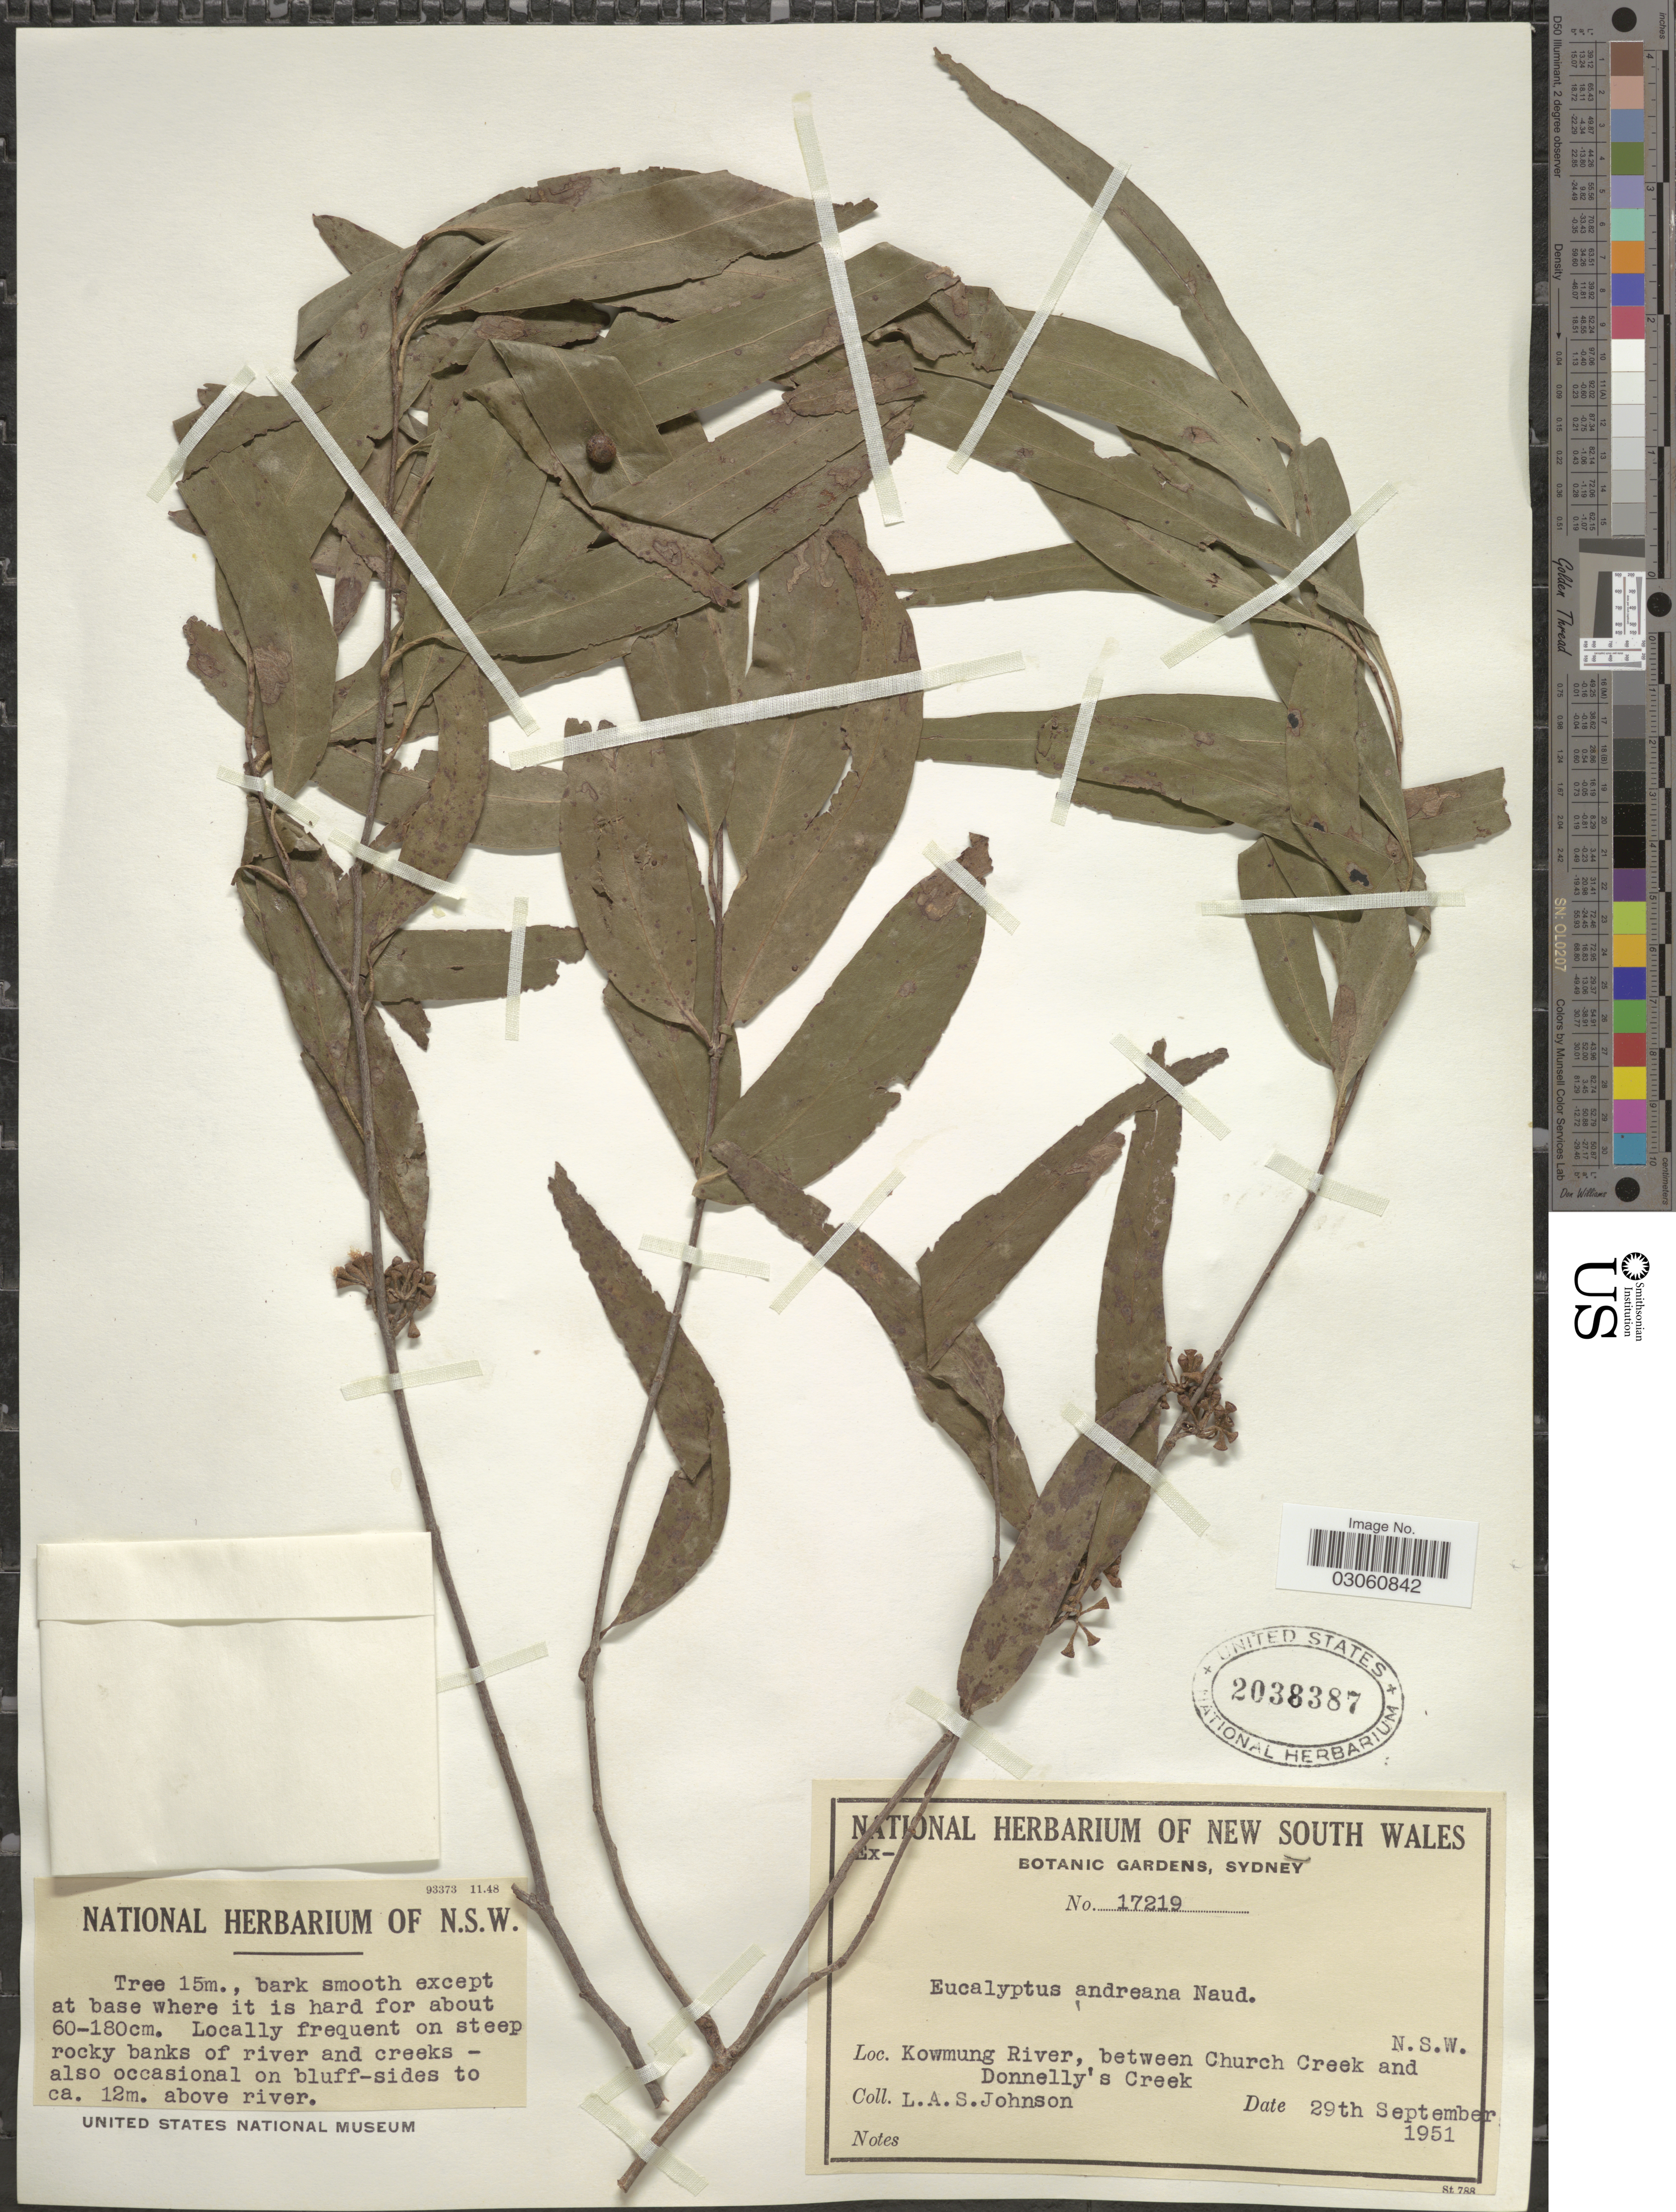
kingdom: Plantae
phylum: Tracheophyta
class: Magnoliopsida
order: Myrtales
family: Myrtaceae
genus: Eucalyptus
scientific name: Eucalyptus andreana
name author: Naudin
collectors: L. A. S. Johnson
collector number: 17219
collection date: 1951-09-29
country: Australia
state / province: New South Wales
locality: Kowmung River, between Church Creek and Donnelly's Creek.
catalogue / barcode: US 2038387